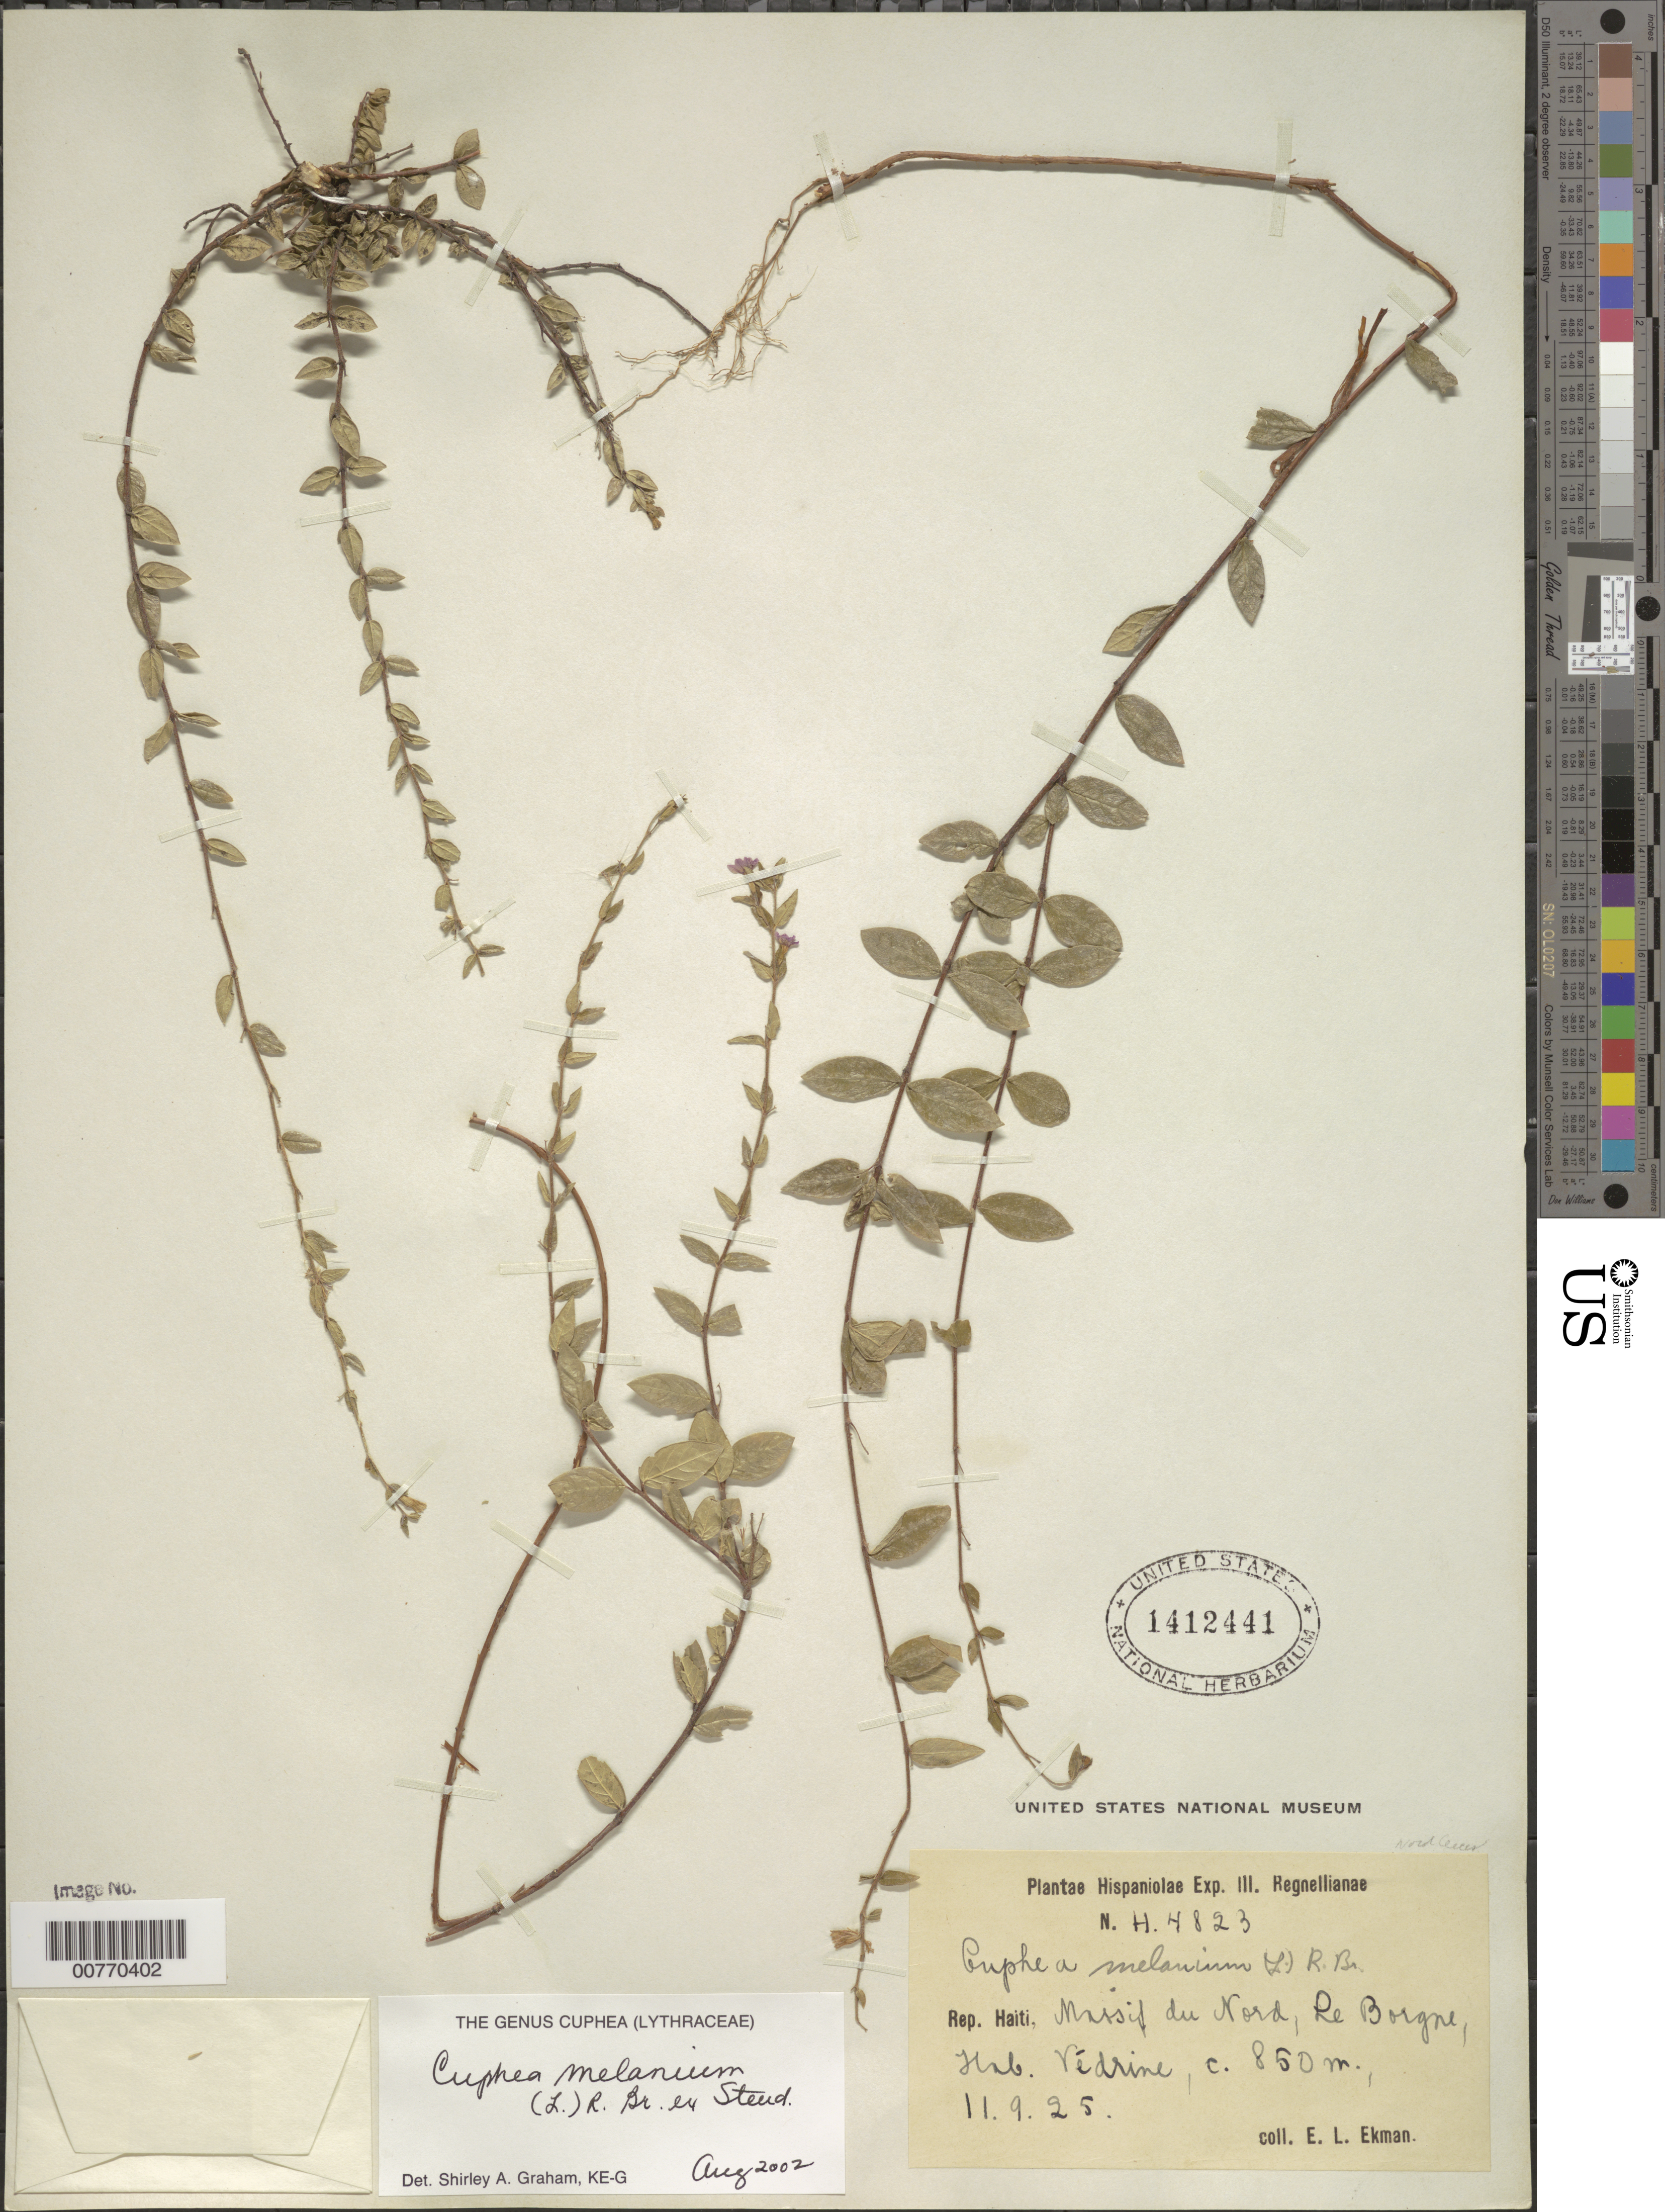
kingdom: Plantae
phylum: Tracheophyta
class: Magnoliopsida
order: Myrtales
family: Lythraceae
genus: Cuphea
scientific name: Cuphea melanium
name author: (L.) Cramer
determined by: Graham, Shirley Ann Tousch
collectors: E. L. Ekman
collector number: H 4823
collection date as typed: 11 Sep 1925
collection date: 1925-09-11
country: Haiti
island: Hispaniola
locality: Massif du Nord, Le Borgne, Hnb, Védrine.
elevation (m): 850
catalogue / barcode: US 1412441